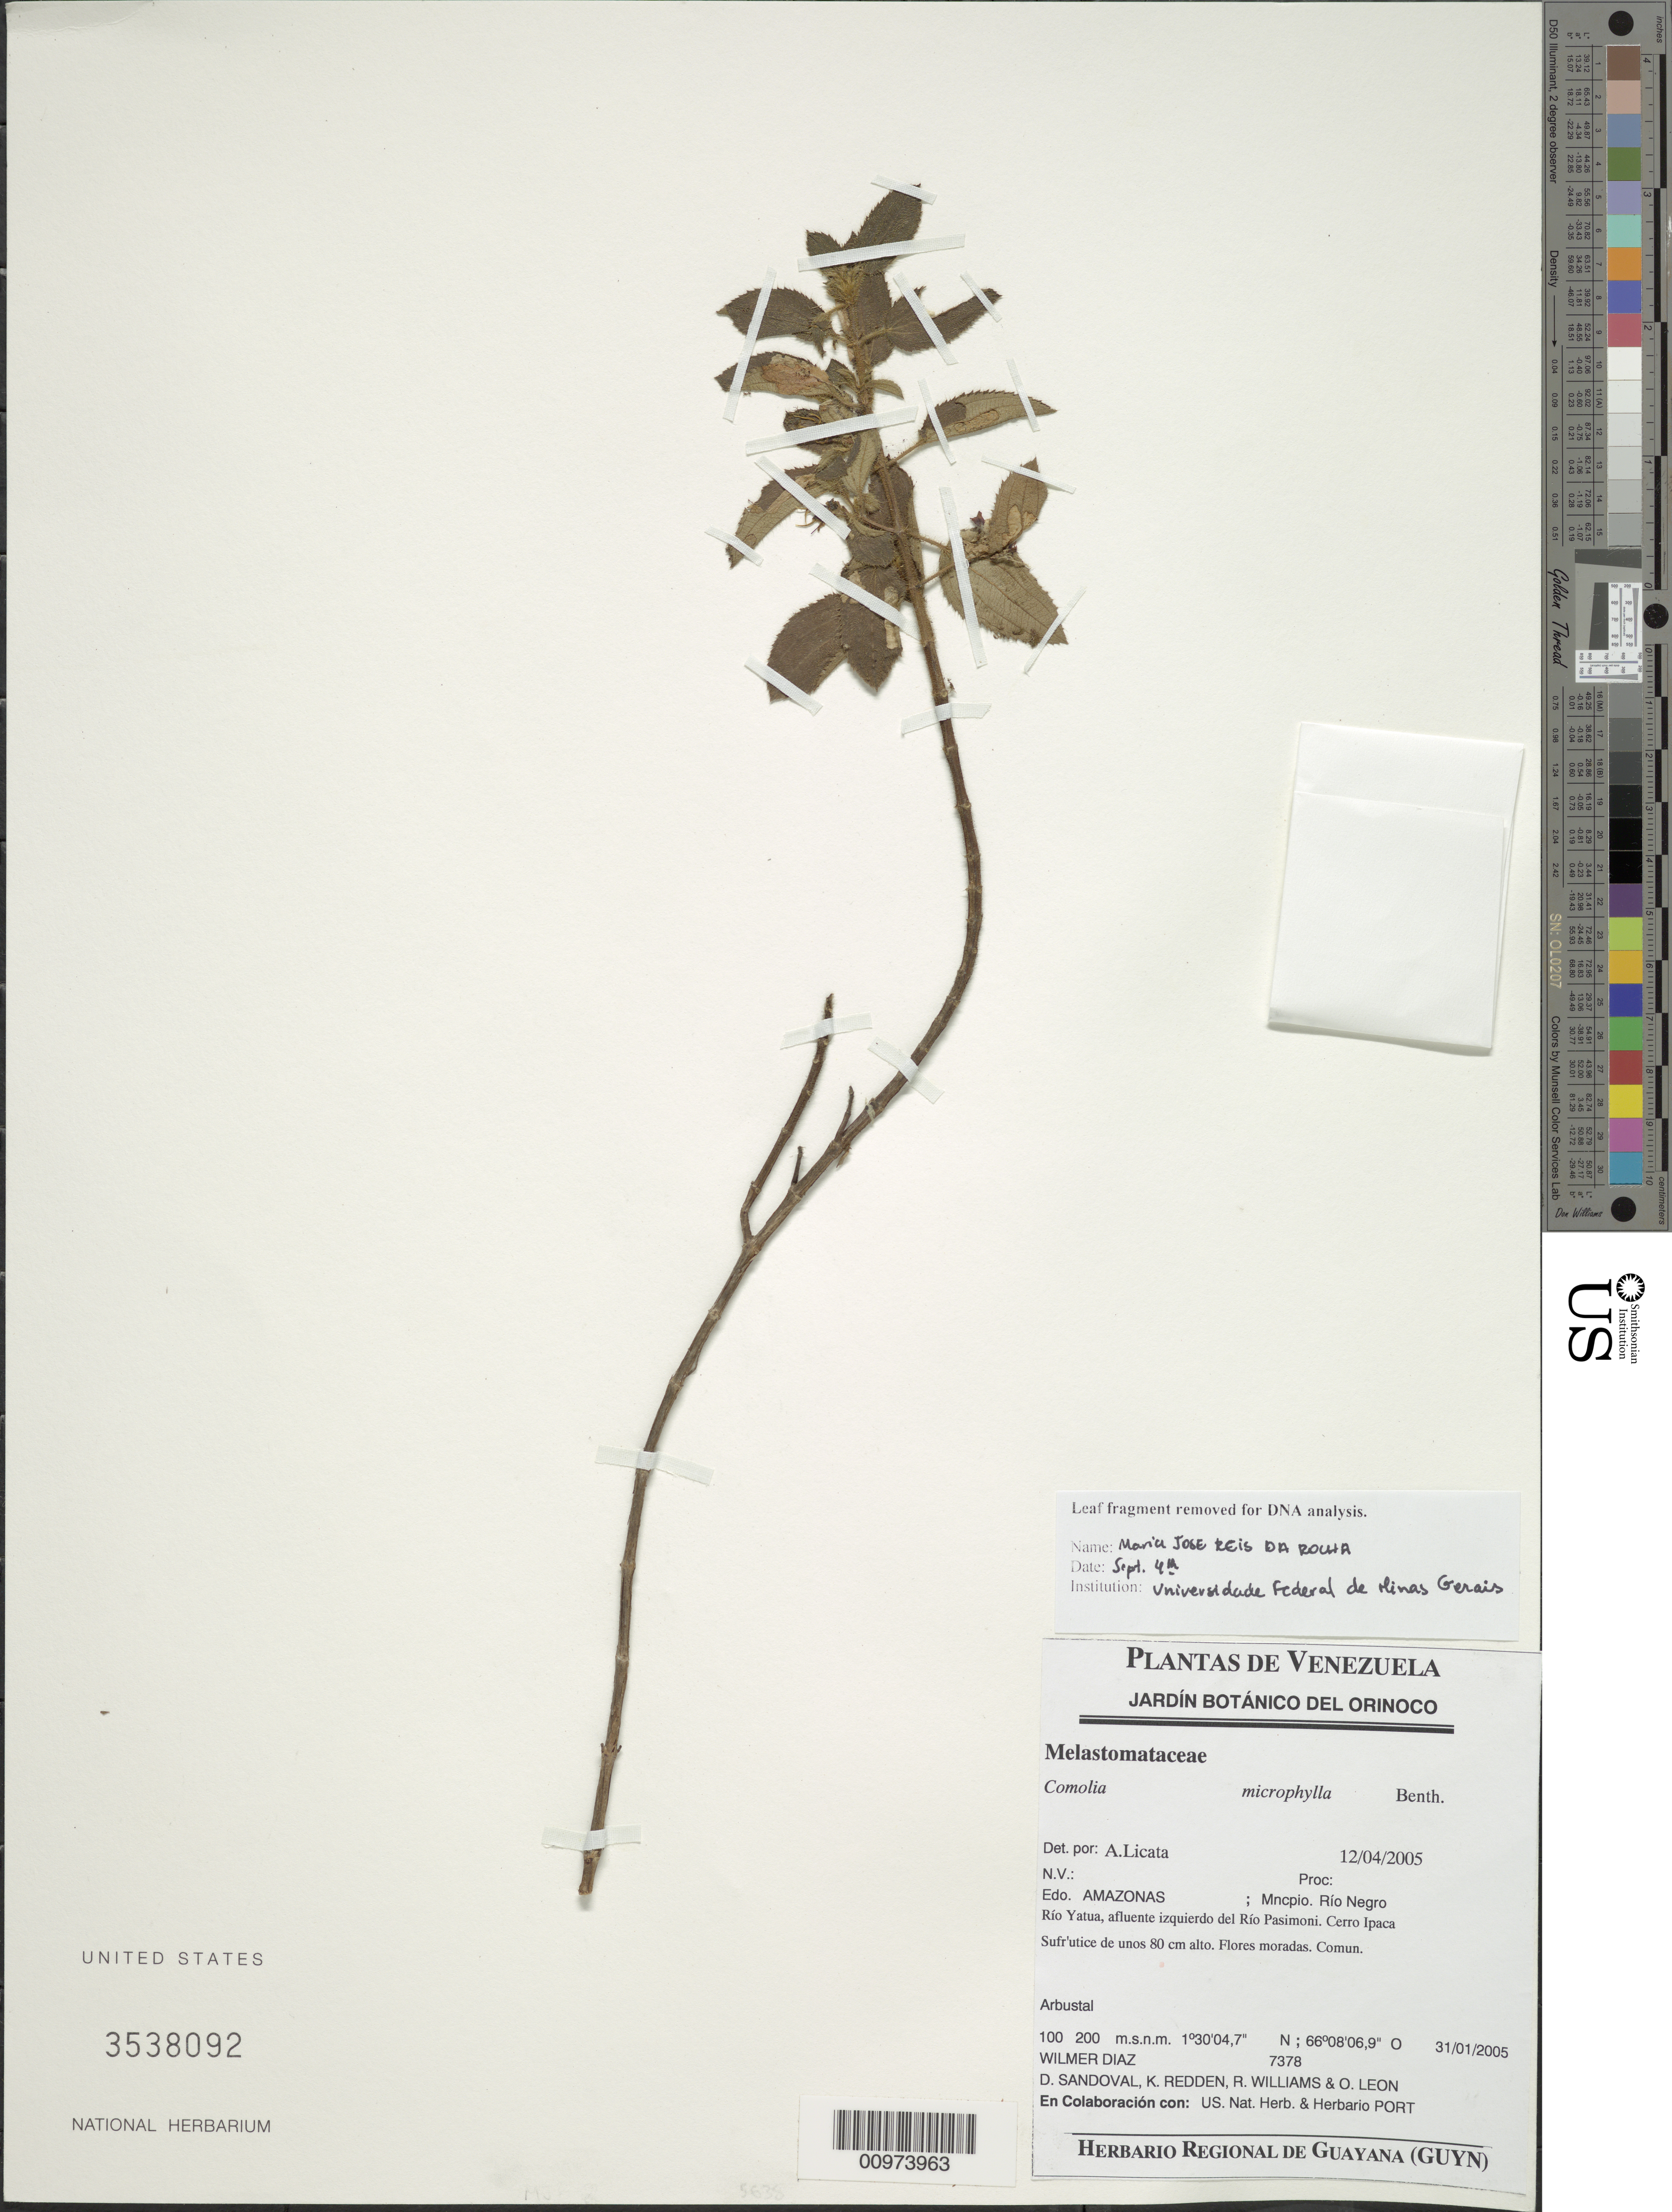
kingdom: Plantae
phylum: Tracheophyta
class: Magnoliopsida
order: Myrtales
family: Melastomataceae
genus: Comolia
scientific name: Comolia smithii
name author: Wurdack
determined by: Nunes da Silva, Diego, (RB), Jardim Botanico do Rio de Janeiro - Herbario (BRAZIL)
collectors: W. Díaz P., D. Sandoval, K. M. Redden, R. Williams & O. León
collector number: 7378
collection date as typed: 31-Jan-05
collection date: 2005-01-31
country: Venezuela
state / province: Amazonas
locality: Mun. Río Negro, Río Yatua, afluente del Río Pasimoni, Cerro Ipaca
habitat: Arbustal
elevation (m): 100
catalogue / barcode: US 3538092